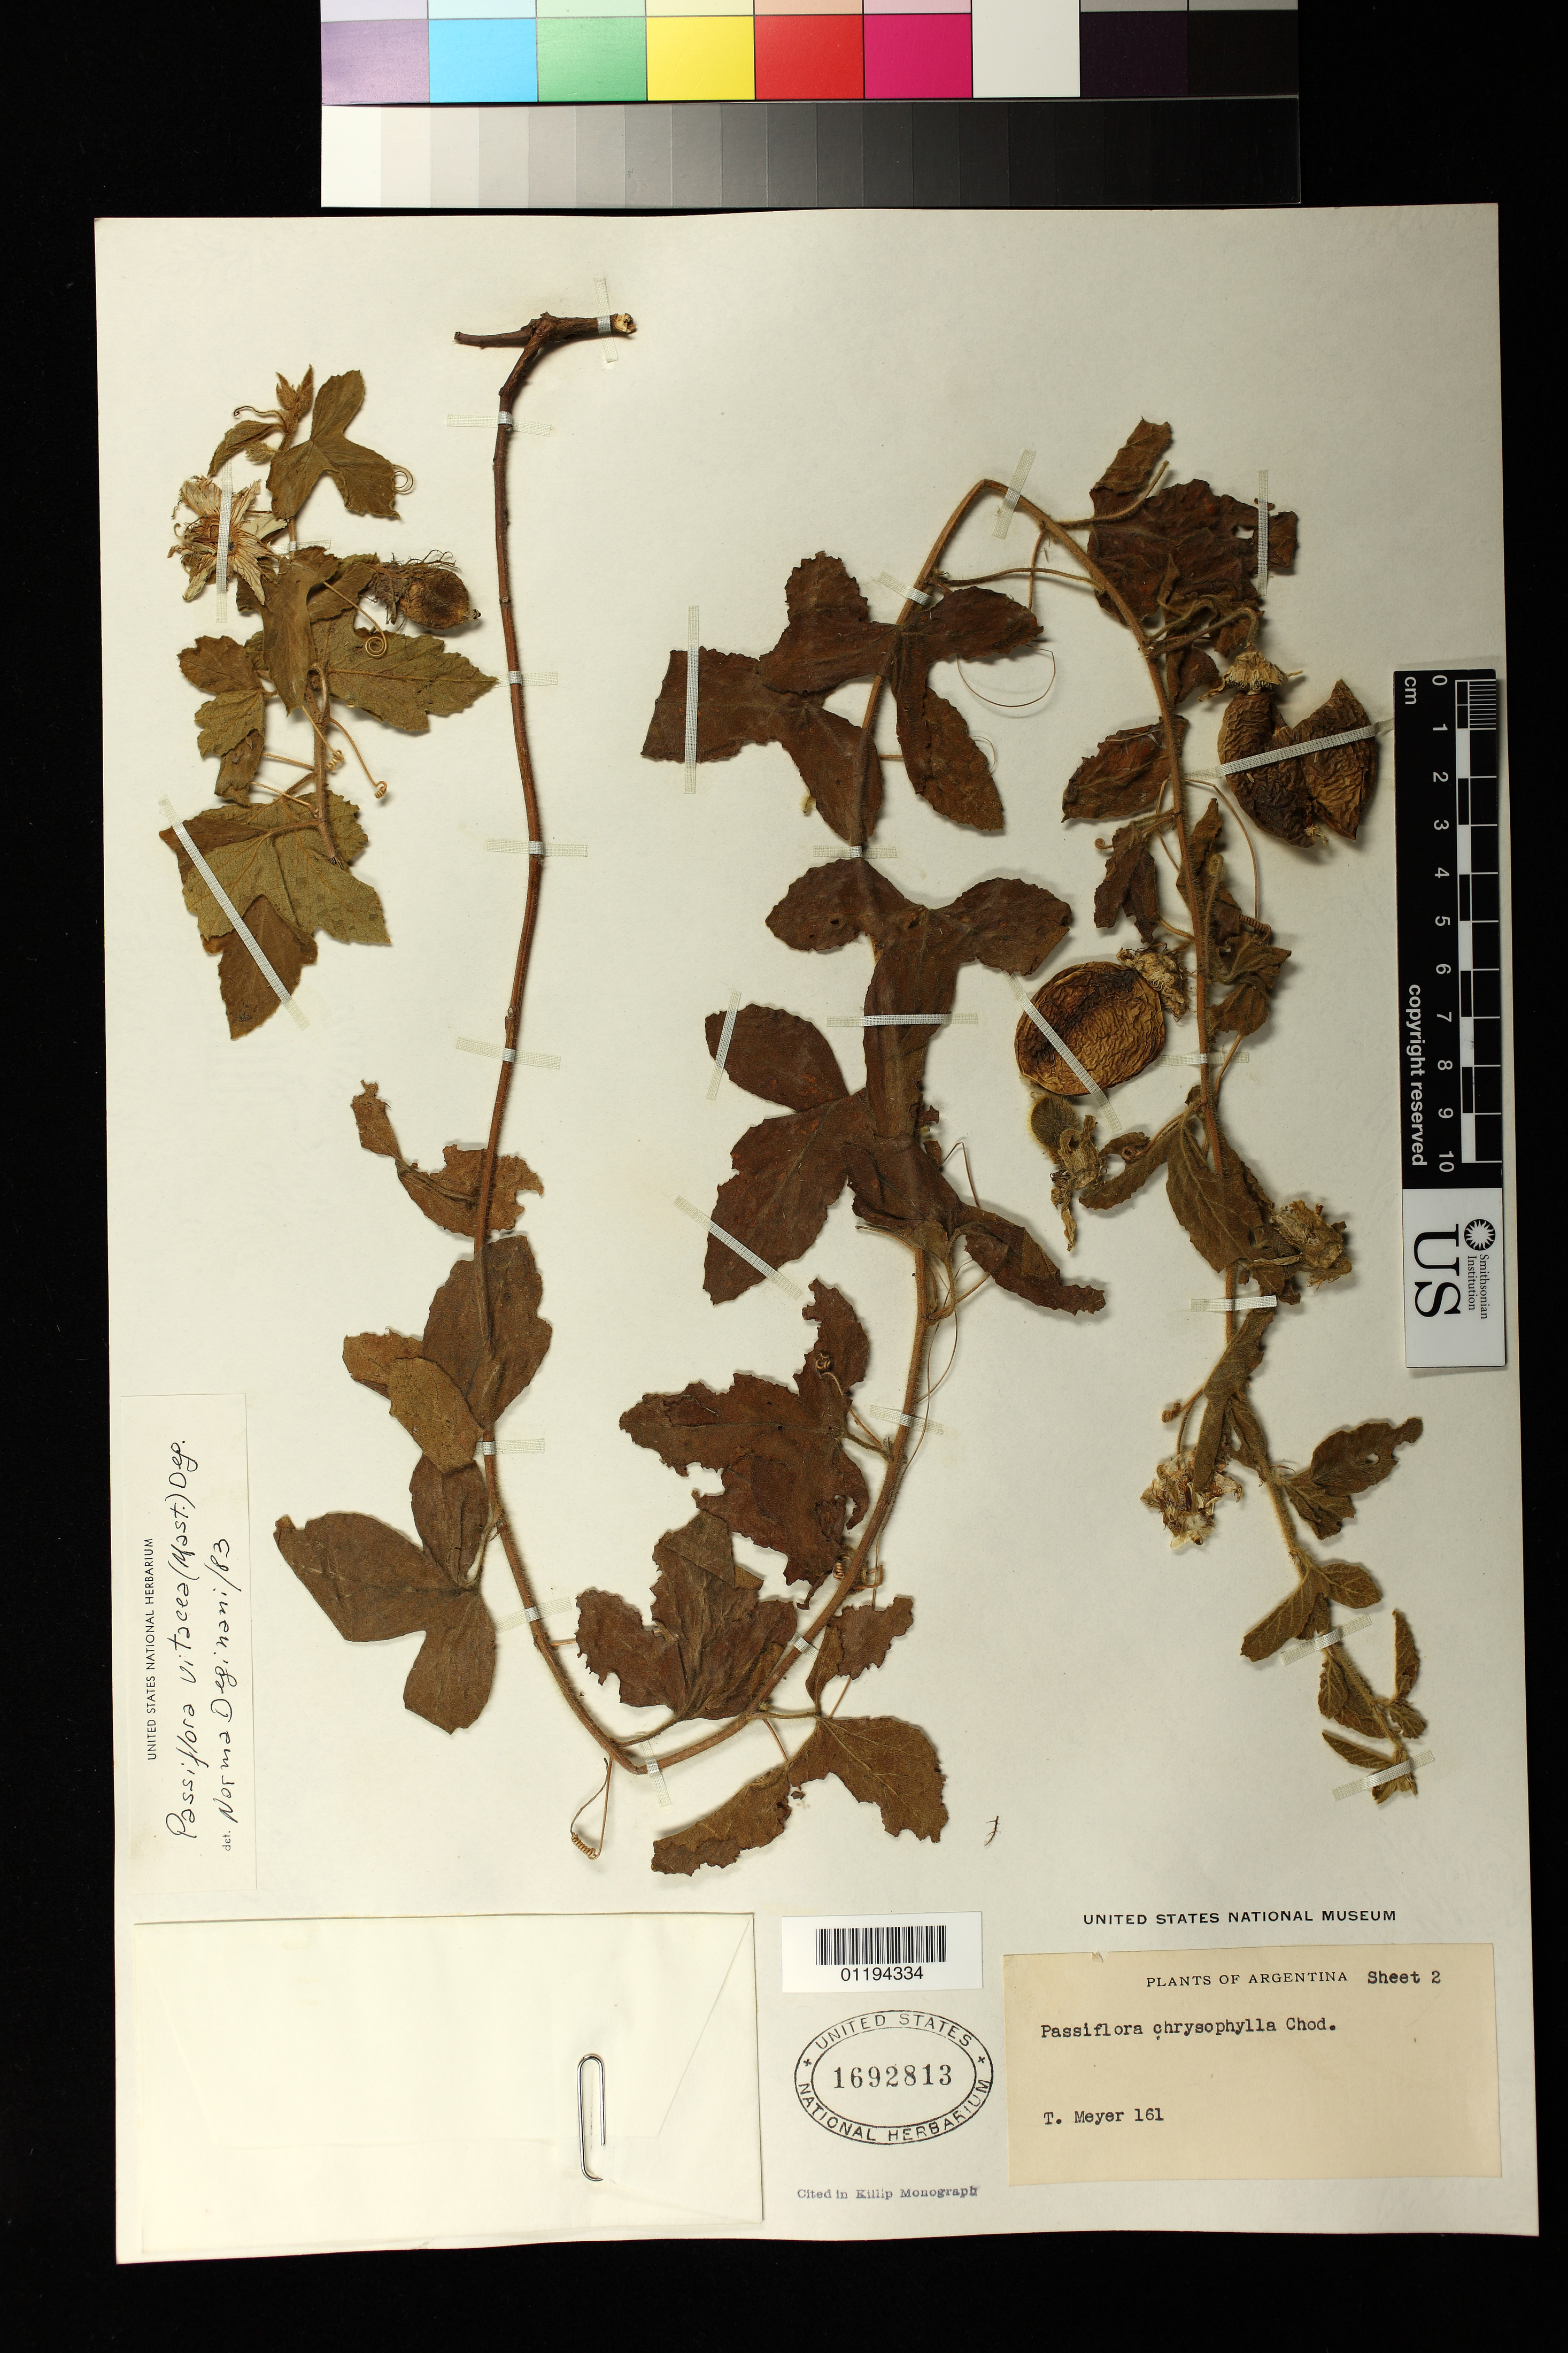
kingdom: Plantae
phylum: Tracheophyta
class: Magnoliopsida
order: Malpighiales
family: Passifloraceae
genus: Passiflora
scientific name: Passiflora chrysophylla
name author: Chodat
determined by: Svoboda, H. T.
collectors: T. Meyer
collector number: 161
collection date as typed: Dec 1936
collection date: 1936-12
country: Argentina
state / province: Chaco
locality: Fontana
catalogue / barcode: US 1692813